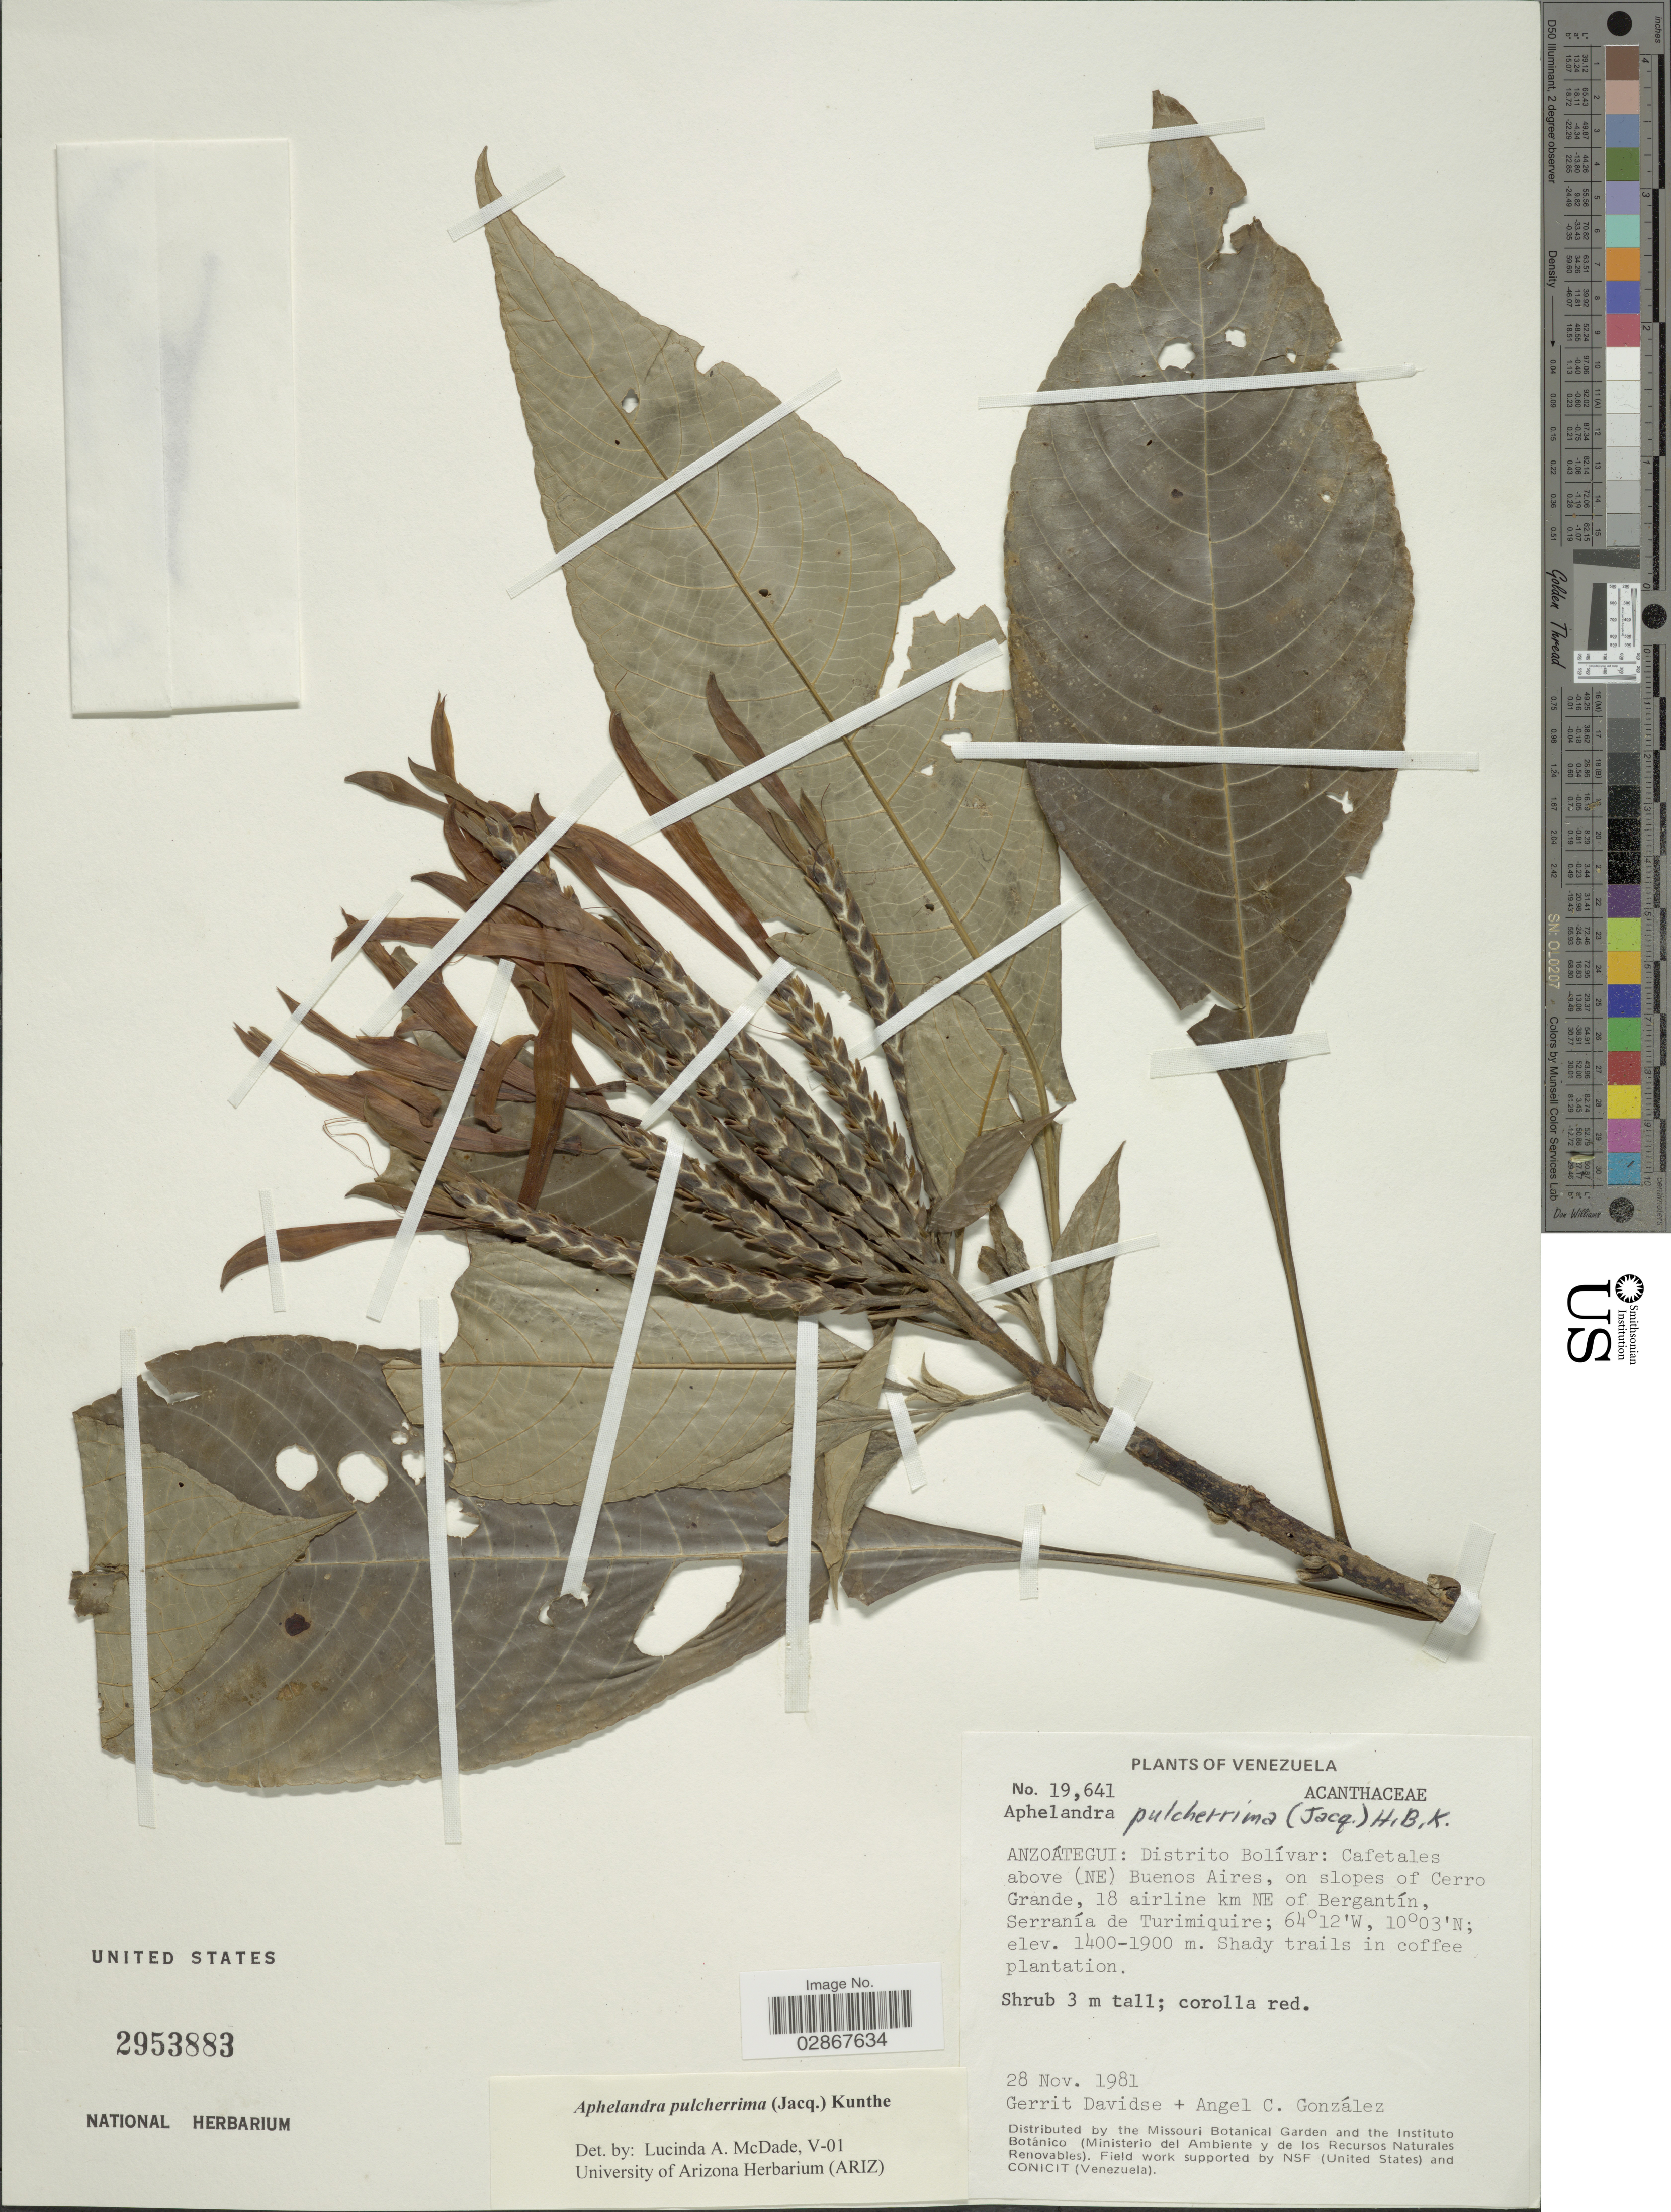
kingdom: Plantae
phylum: Tracheophyta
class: Magnoliopsida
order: Lamiales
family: Acanthaceae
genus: Aphelandra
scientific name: Aphelandra pulcherrima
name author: (Jacq.) Kunth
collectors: G. Davidse & A. C. González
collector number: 19641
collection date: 1981-11-28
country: Venezuela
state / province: Bolivar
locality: Anzoátegui: Distrito Bolívar; Cafetales above (NE) Buenos Aires, on slopes of Cerro Grande, 18 airline km NE of Bergantín, Serranía de Turimiquire.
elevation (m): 1400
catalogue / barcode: US 2953883